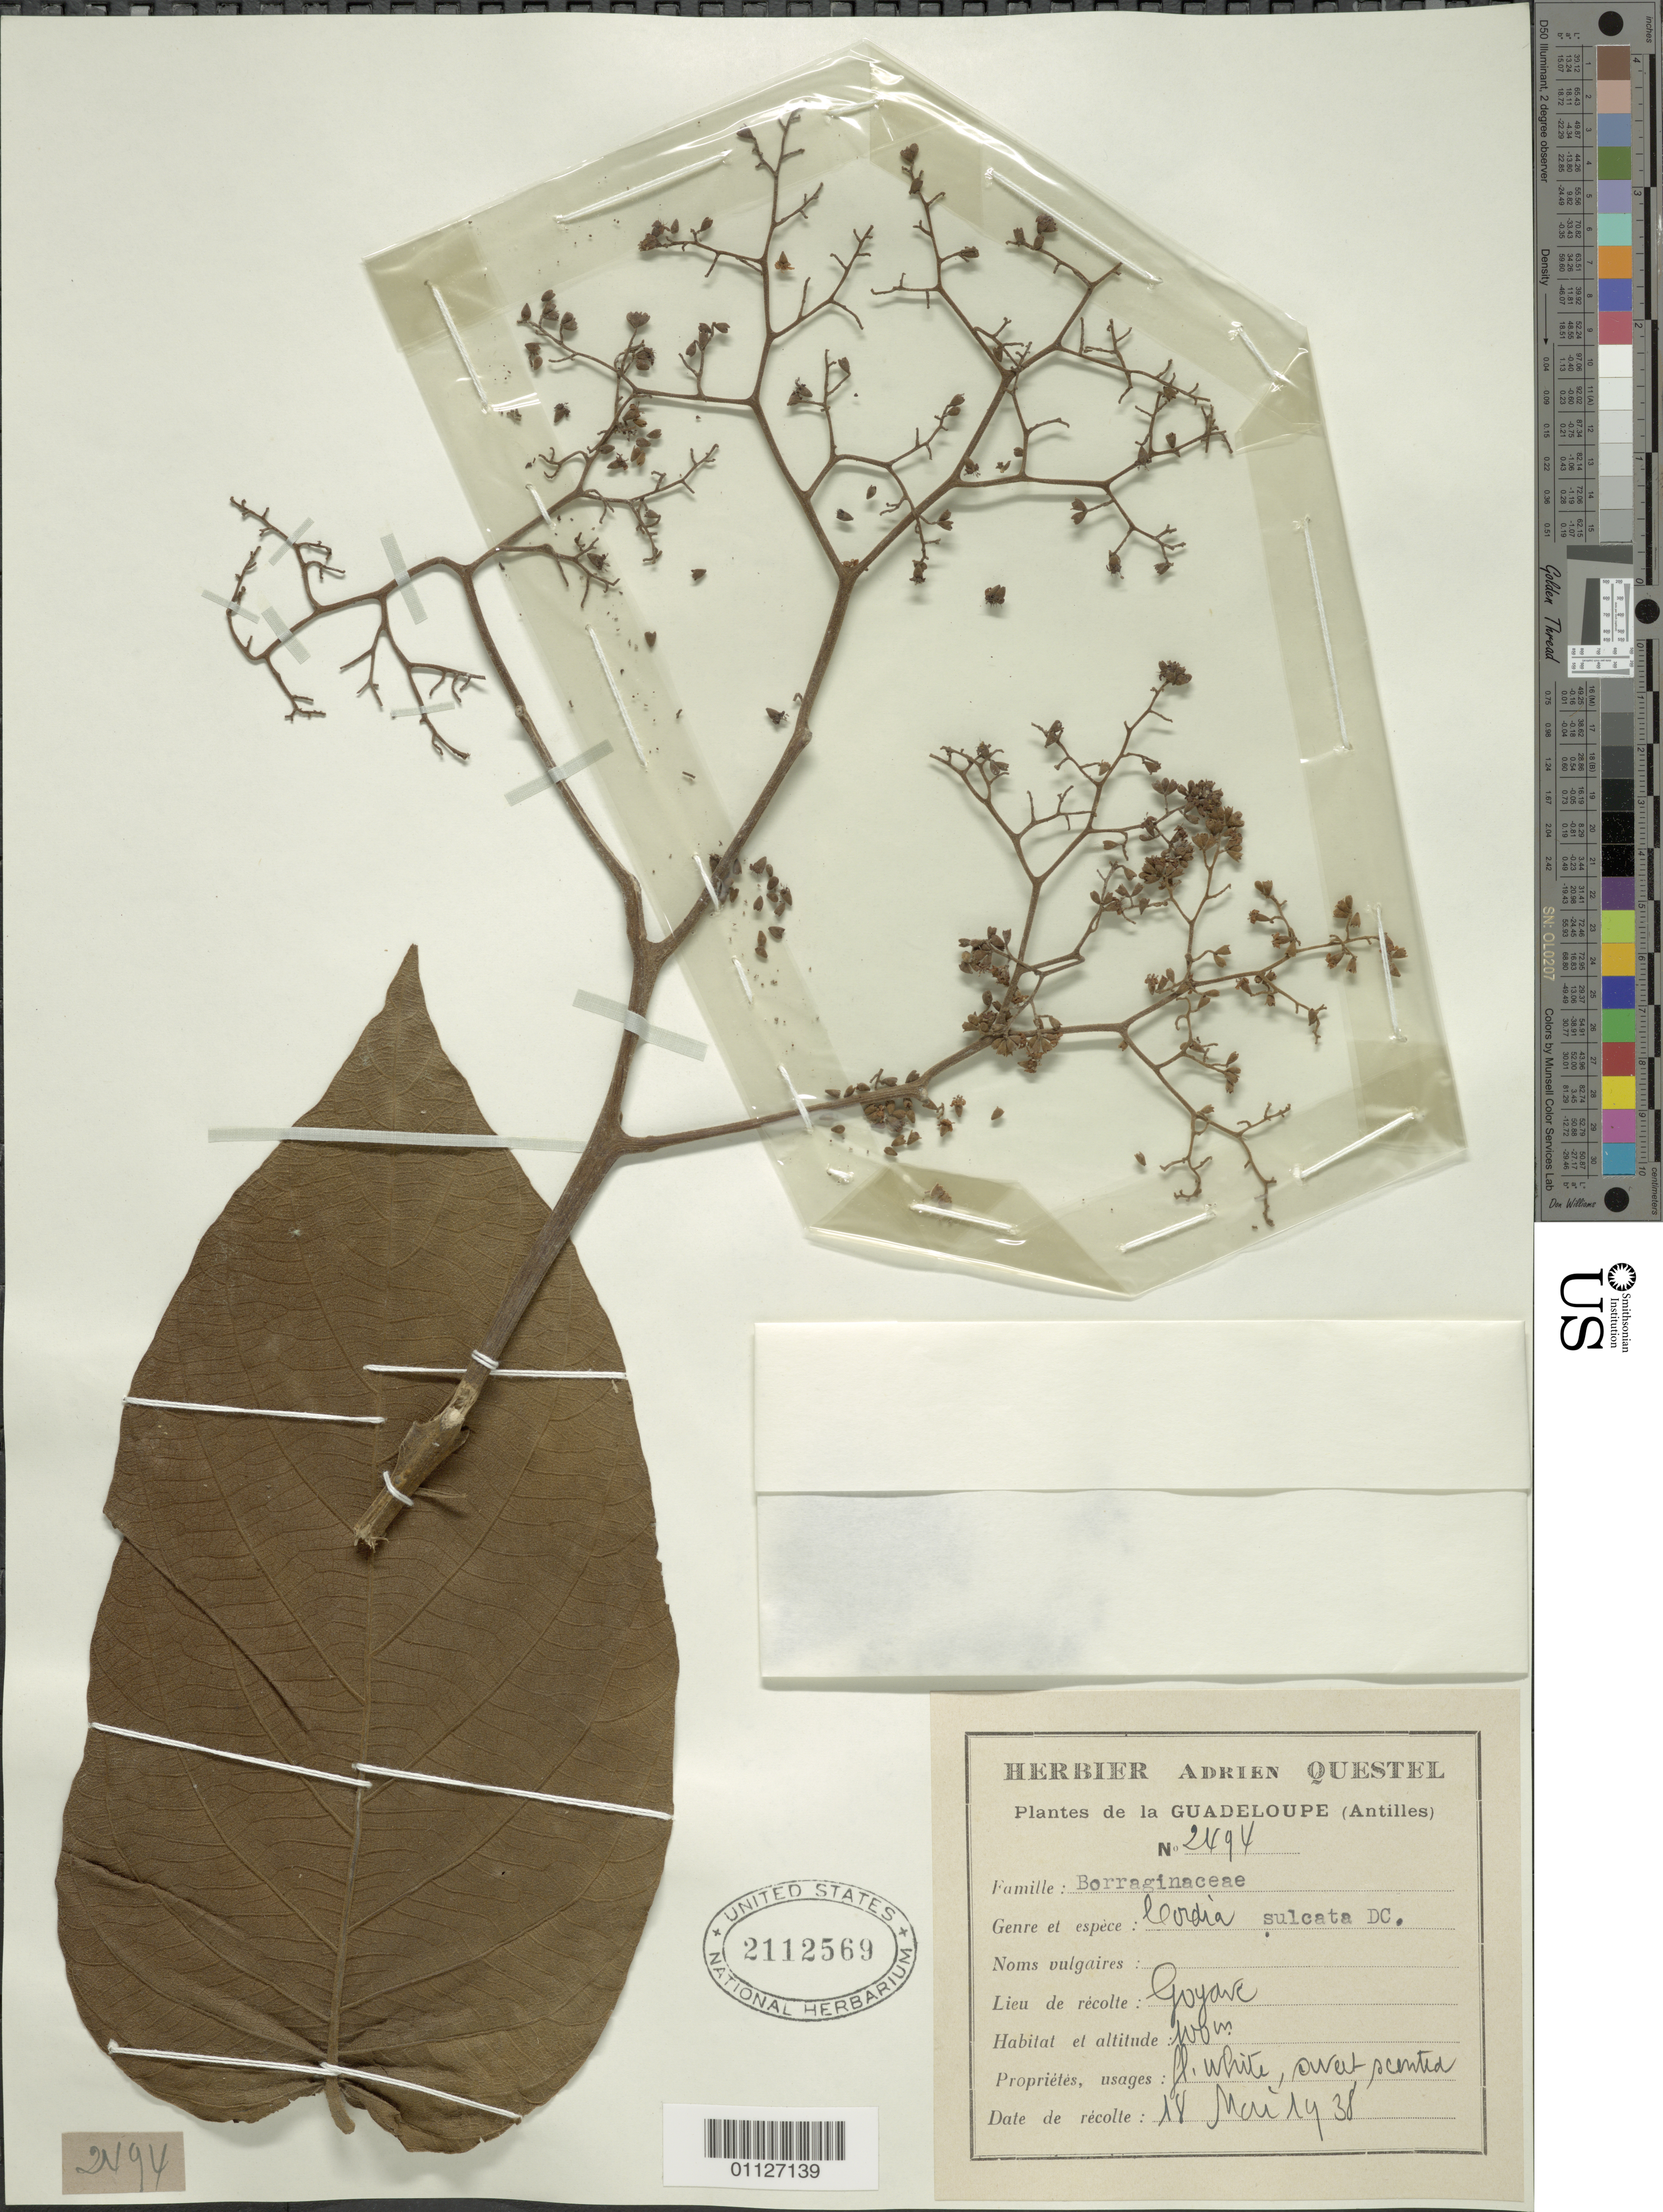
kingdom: Plantae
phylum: Tracheophyta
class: Magnoliopsida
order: Boraginales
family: Cordiaceae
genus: Cordia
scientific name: Cordia sulcata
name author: DC.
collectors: A. Questel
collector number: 2494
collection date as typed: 18 May 1938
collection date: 1938-05-18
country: Guadeloupe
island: Basse Terre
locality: Goyave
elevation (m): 100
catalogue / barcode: US 2112569